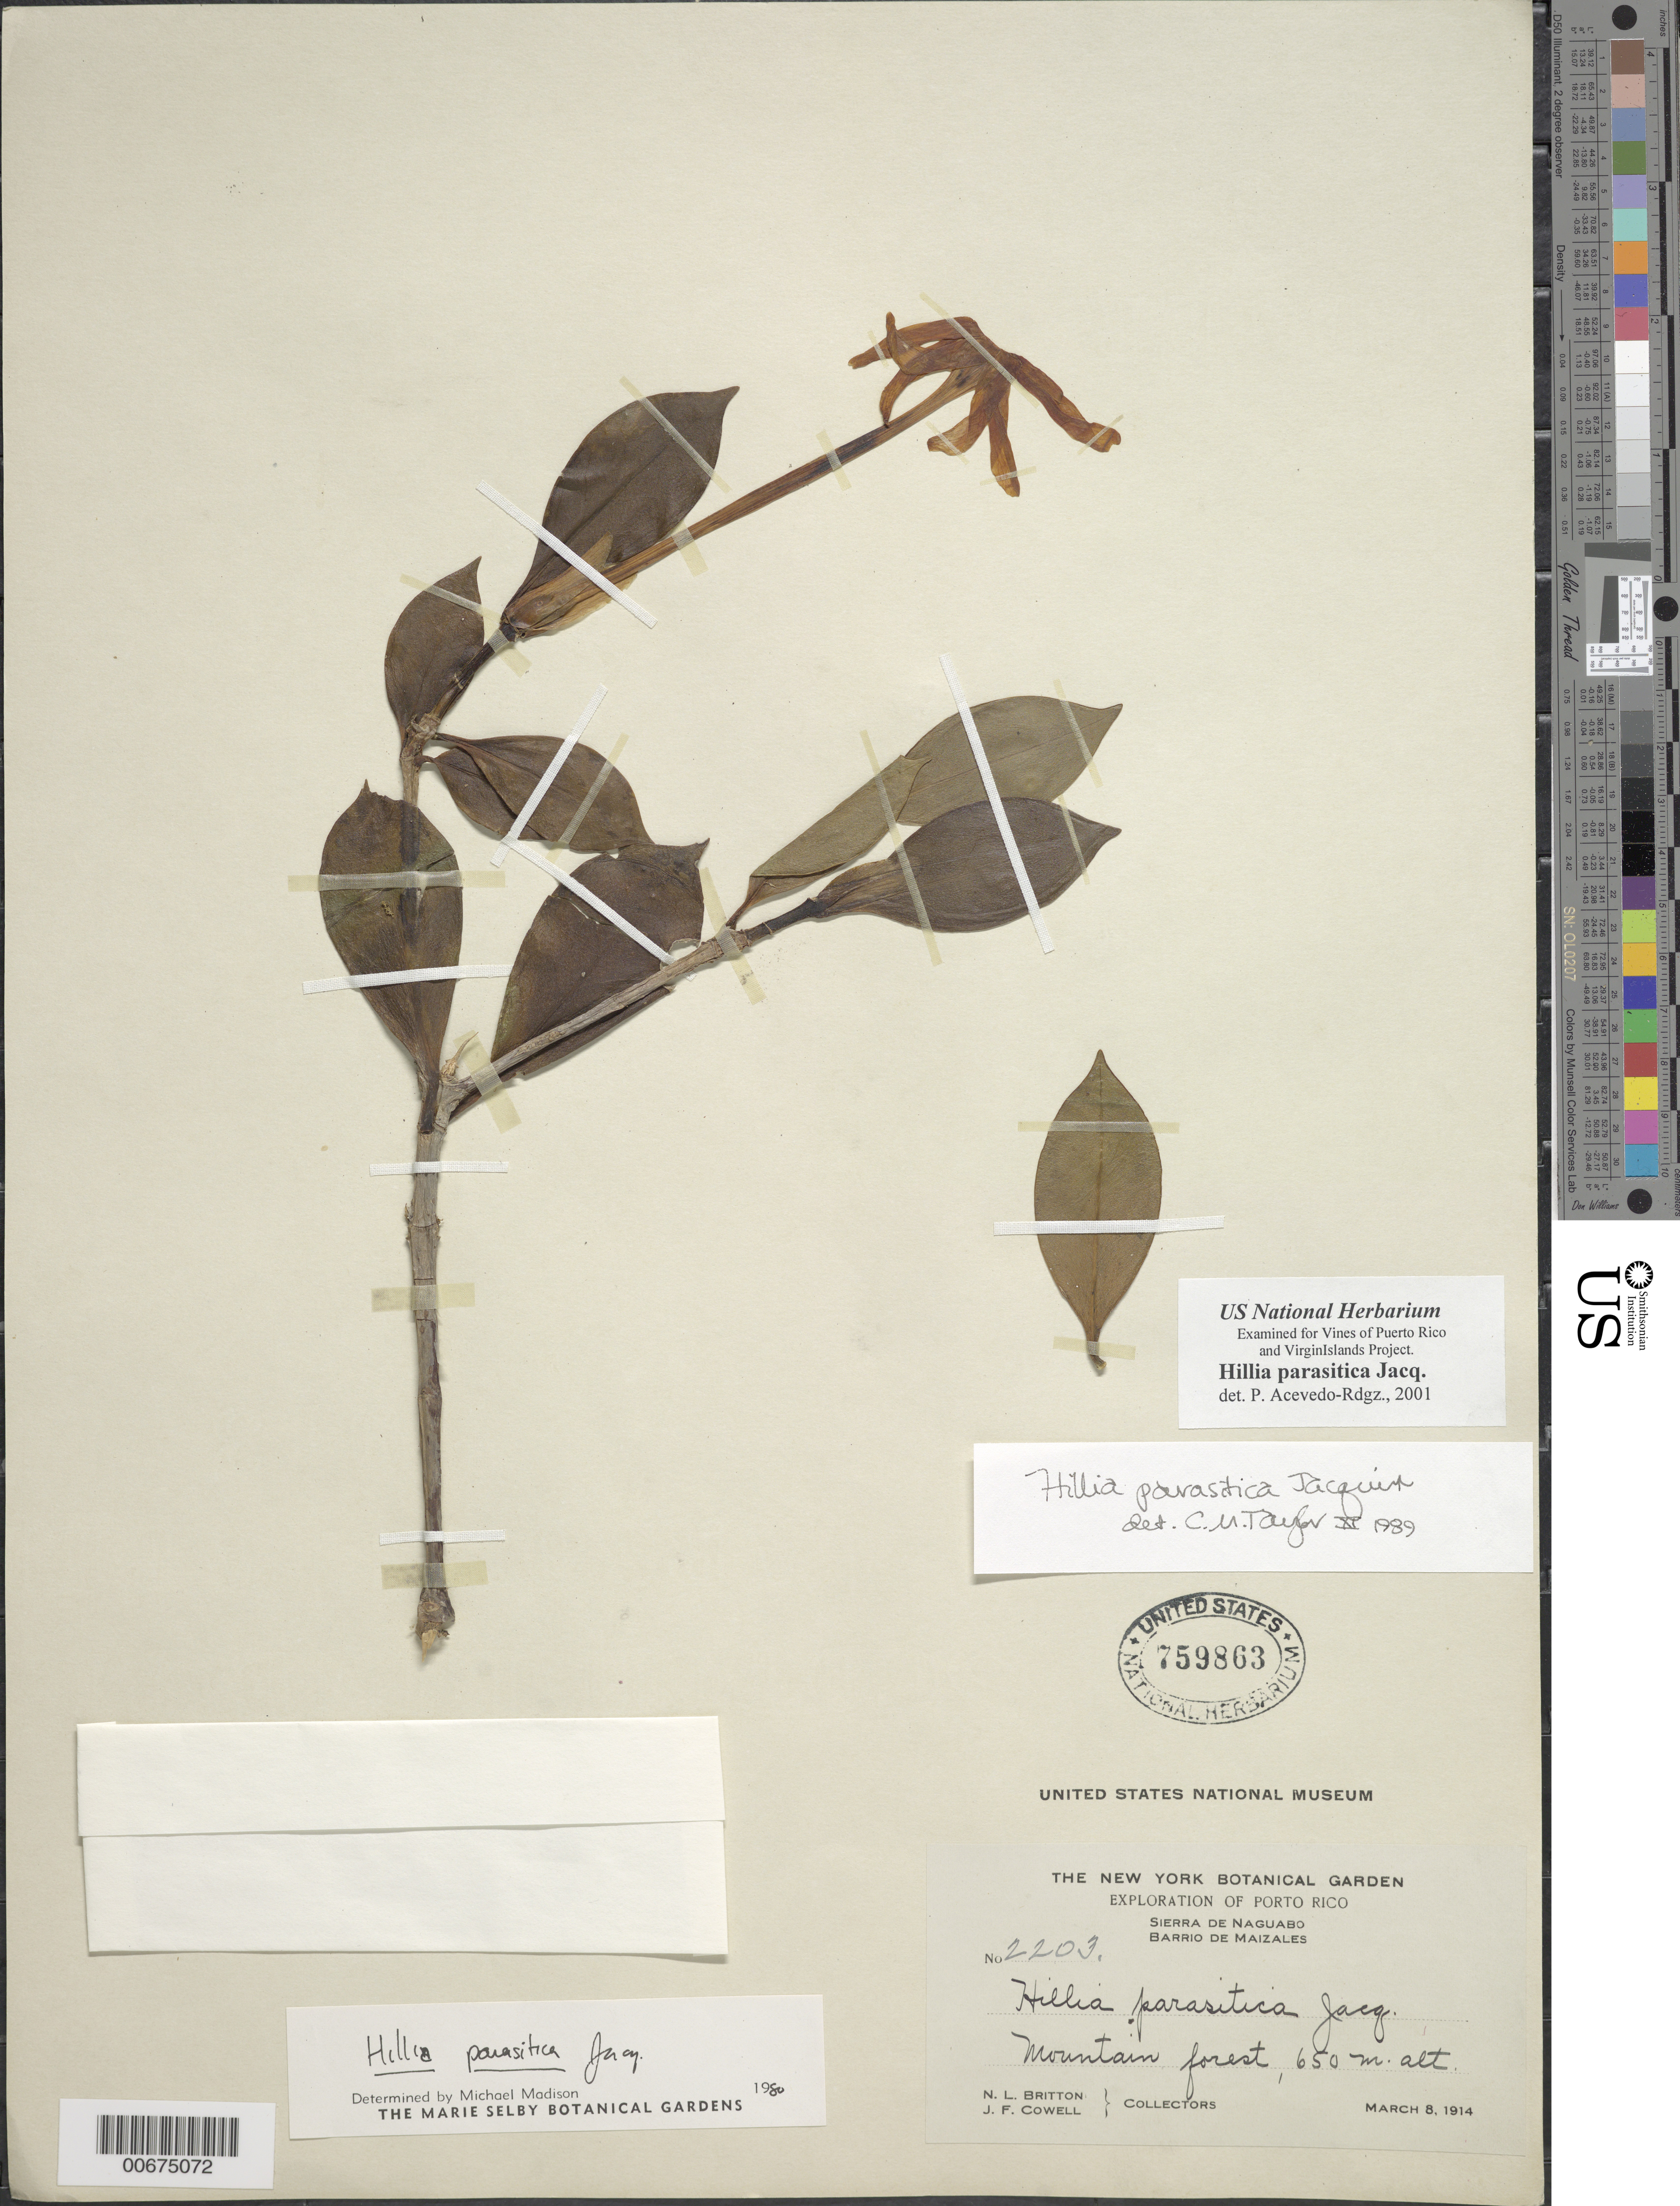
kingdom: Plantae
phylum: Tracheophyta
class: Magnoliopsida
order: Gentianales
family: Rubiaceae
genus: Hillia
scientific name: Hillia parasitica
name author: Jacq.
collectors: N. Britton & J. F. Cowell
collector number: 2203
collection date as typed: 08 Mar 1914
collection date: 1914-03-08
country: Puerto Rico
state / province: Naguabo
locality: Sierra de Naguabo, Barrio de Maizales. Mountain forest.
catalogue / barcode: US 759863